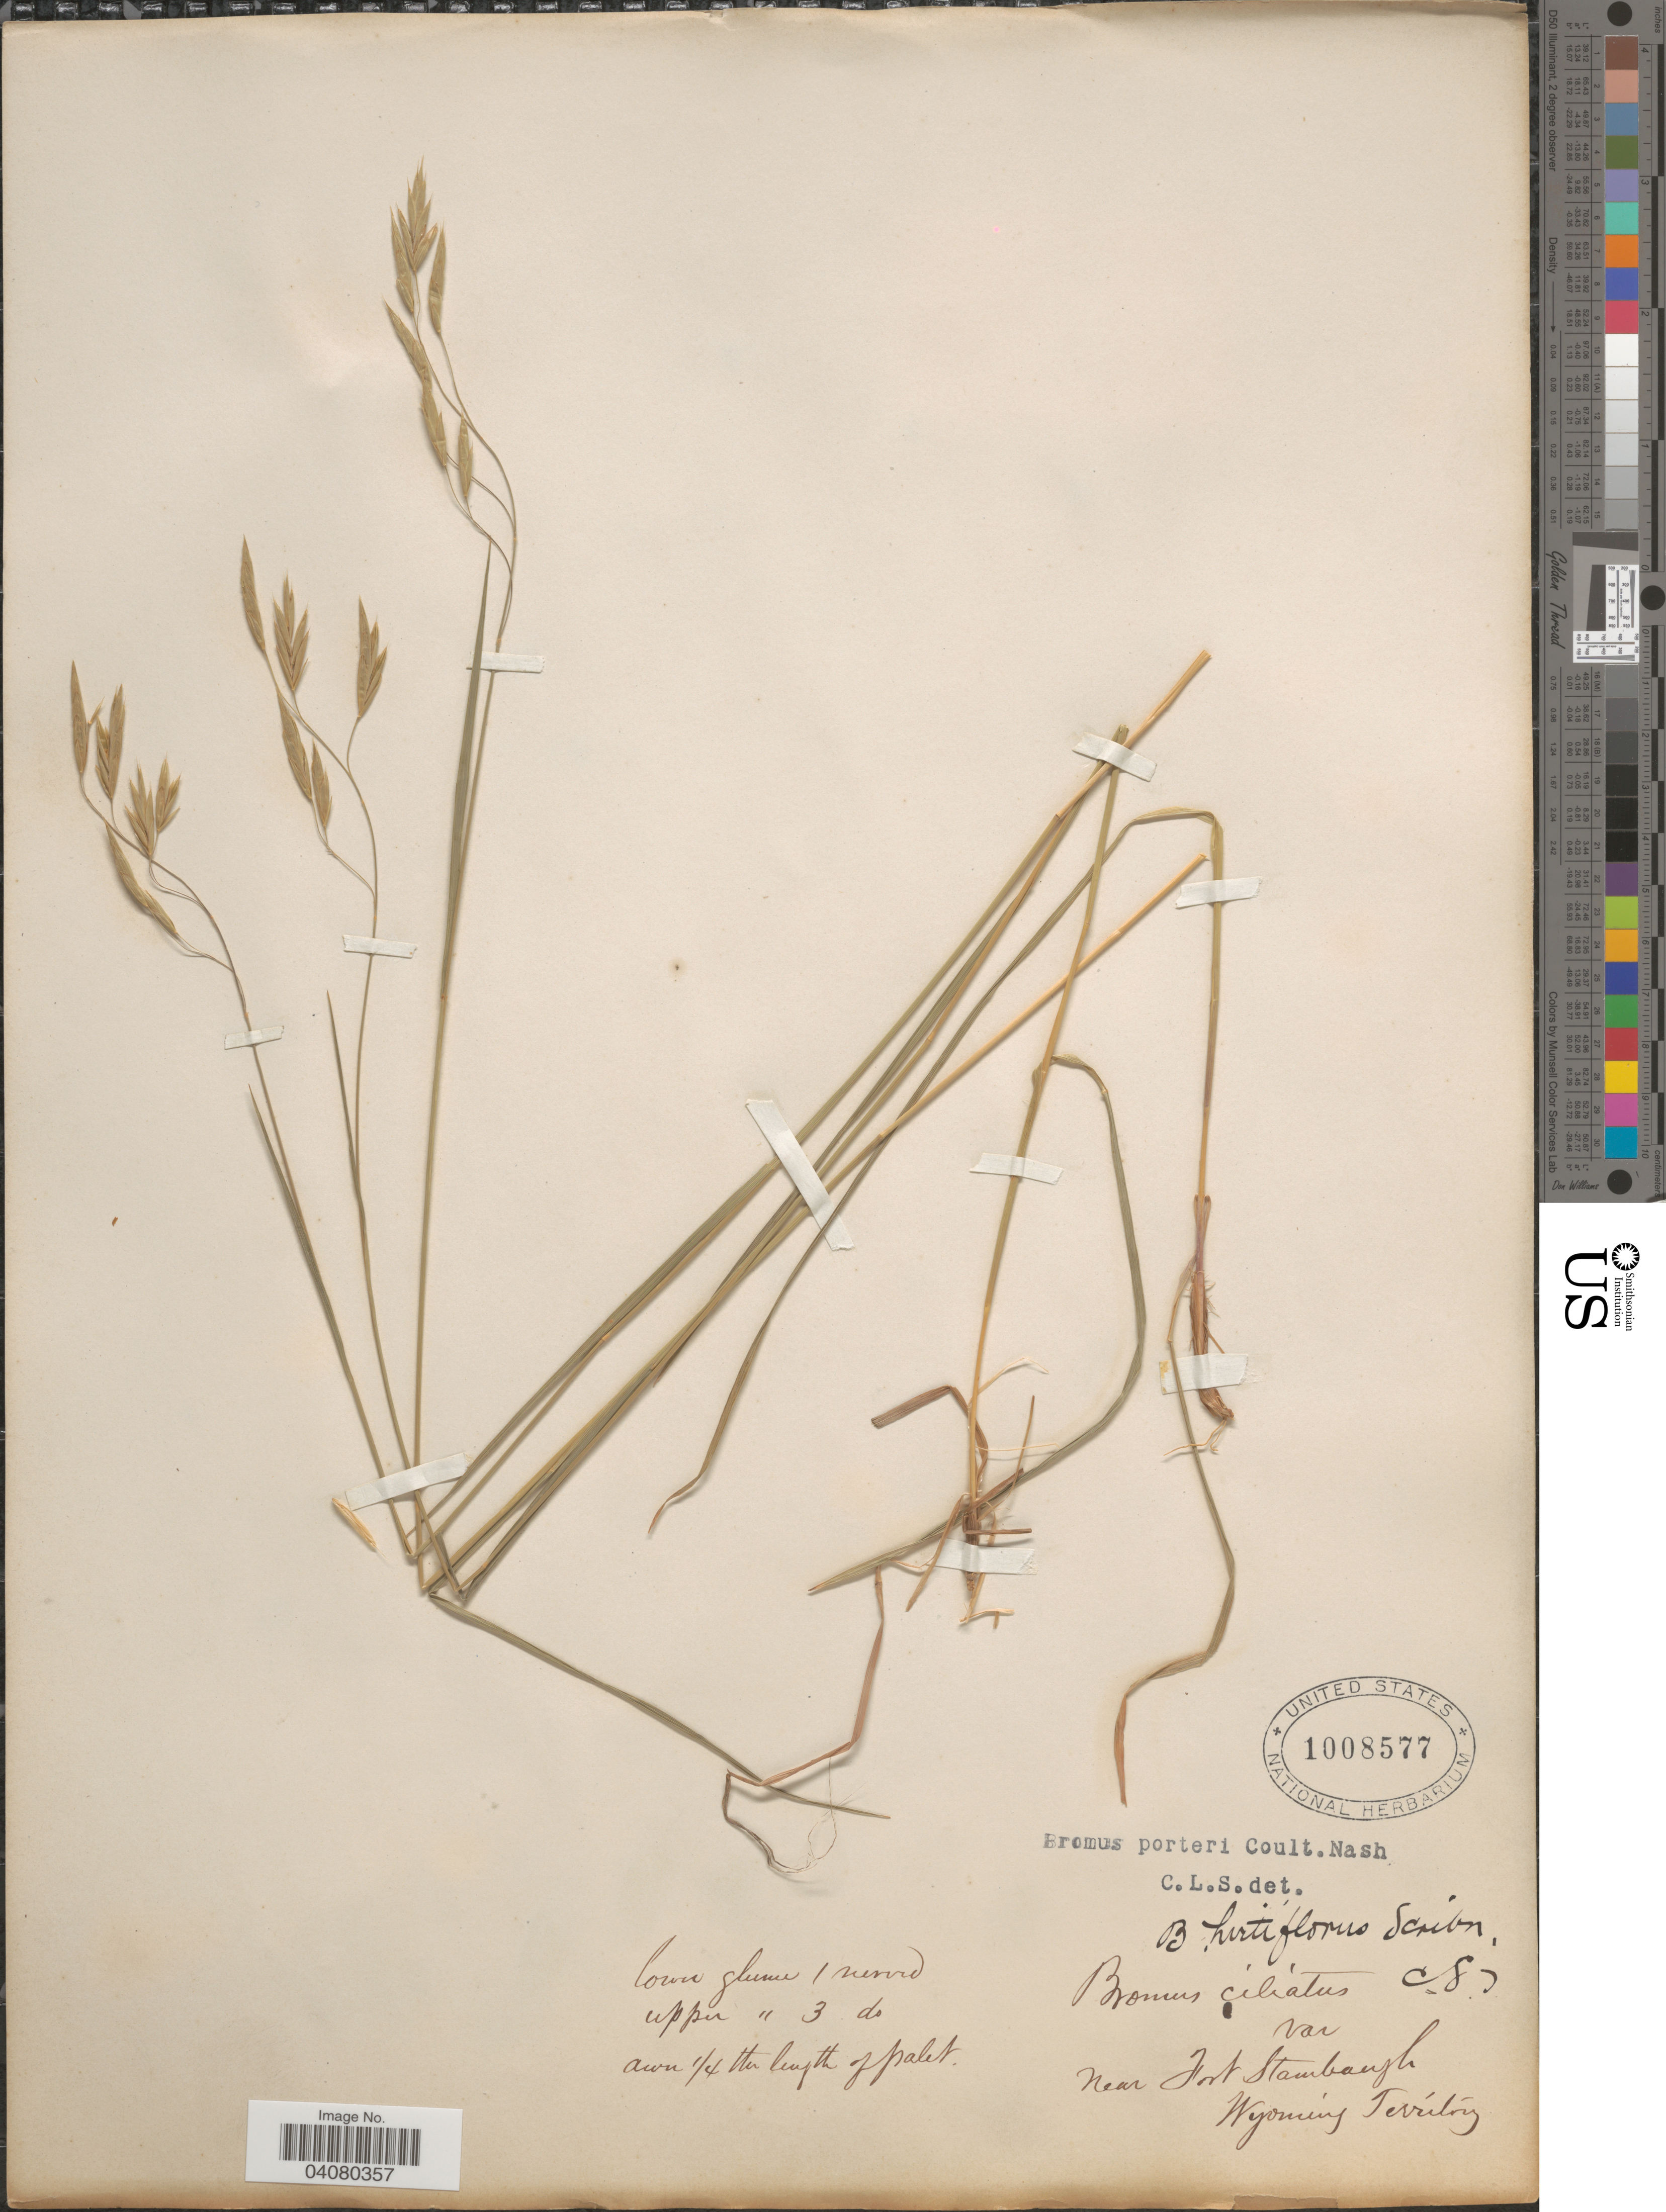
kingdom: Plantae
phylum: Tracheophyta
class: Liliopsida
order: Poales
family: Poaceae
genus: Bromus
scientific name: Bromus anomalus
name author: Rupr. ex E. Fourn.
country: United States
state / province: Wyoming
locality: Near Fort Stambaugh. Wyoming Territory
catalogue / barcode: US 1008577